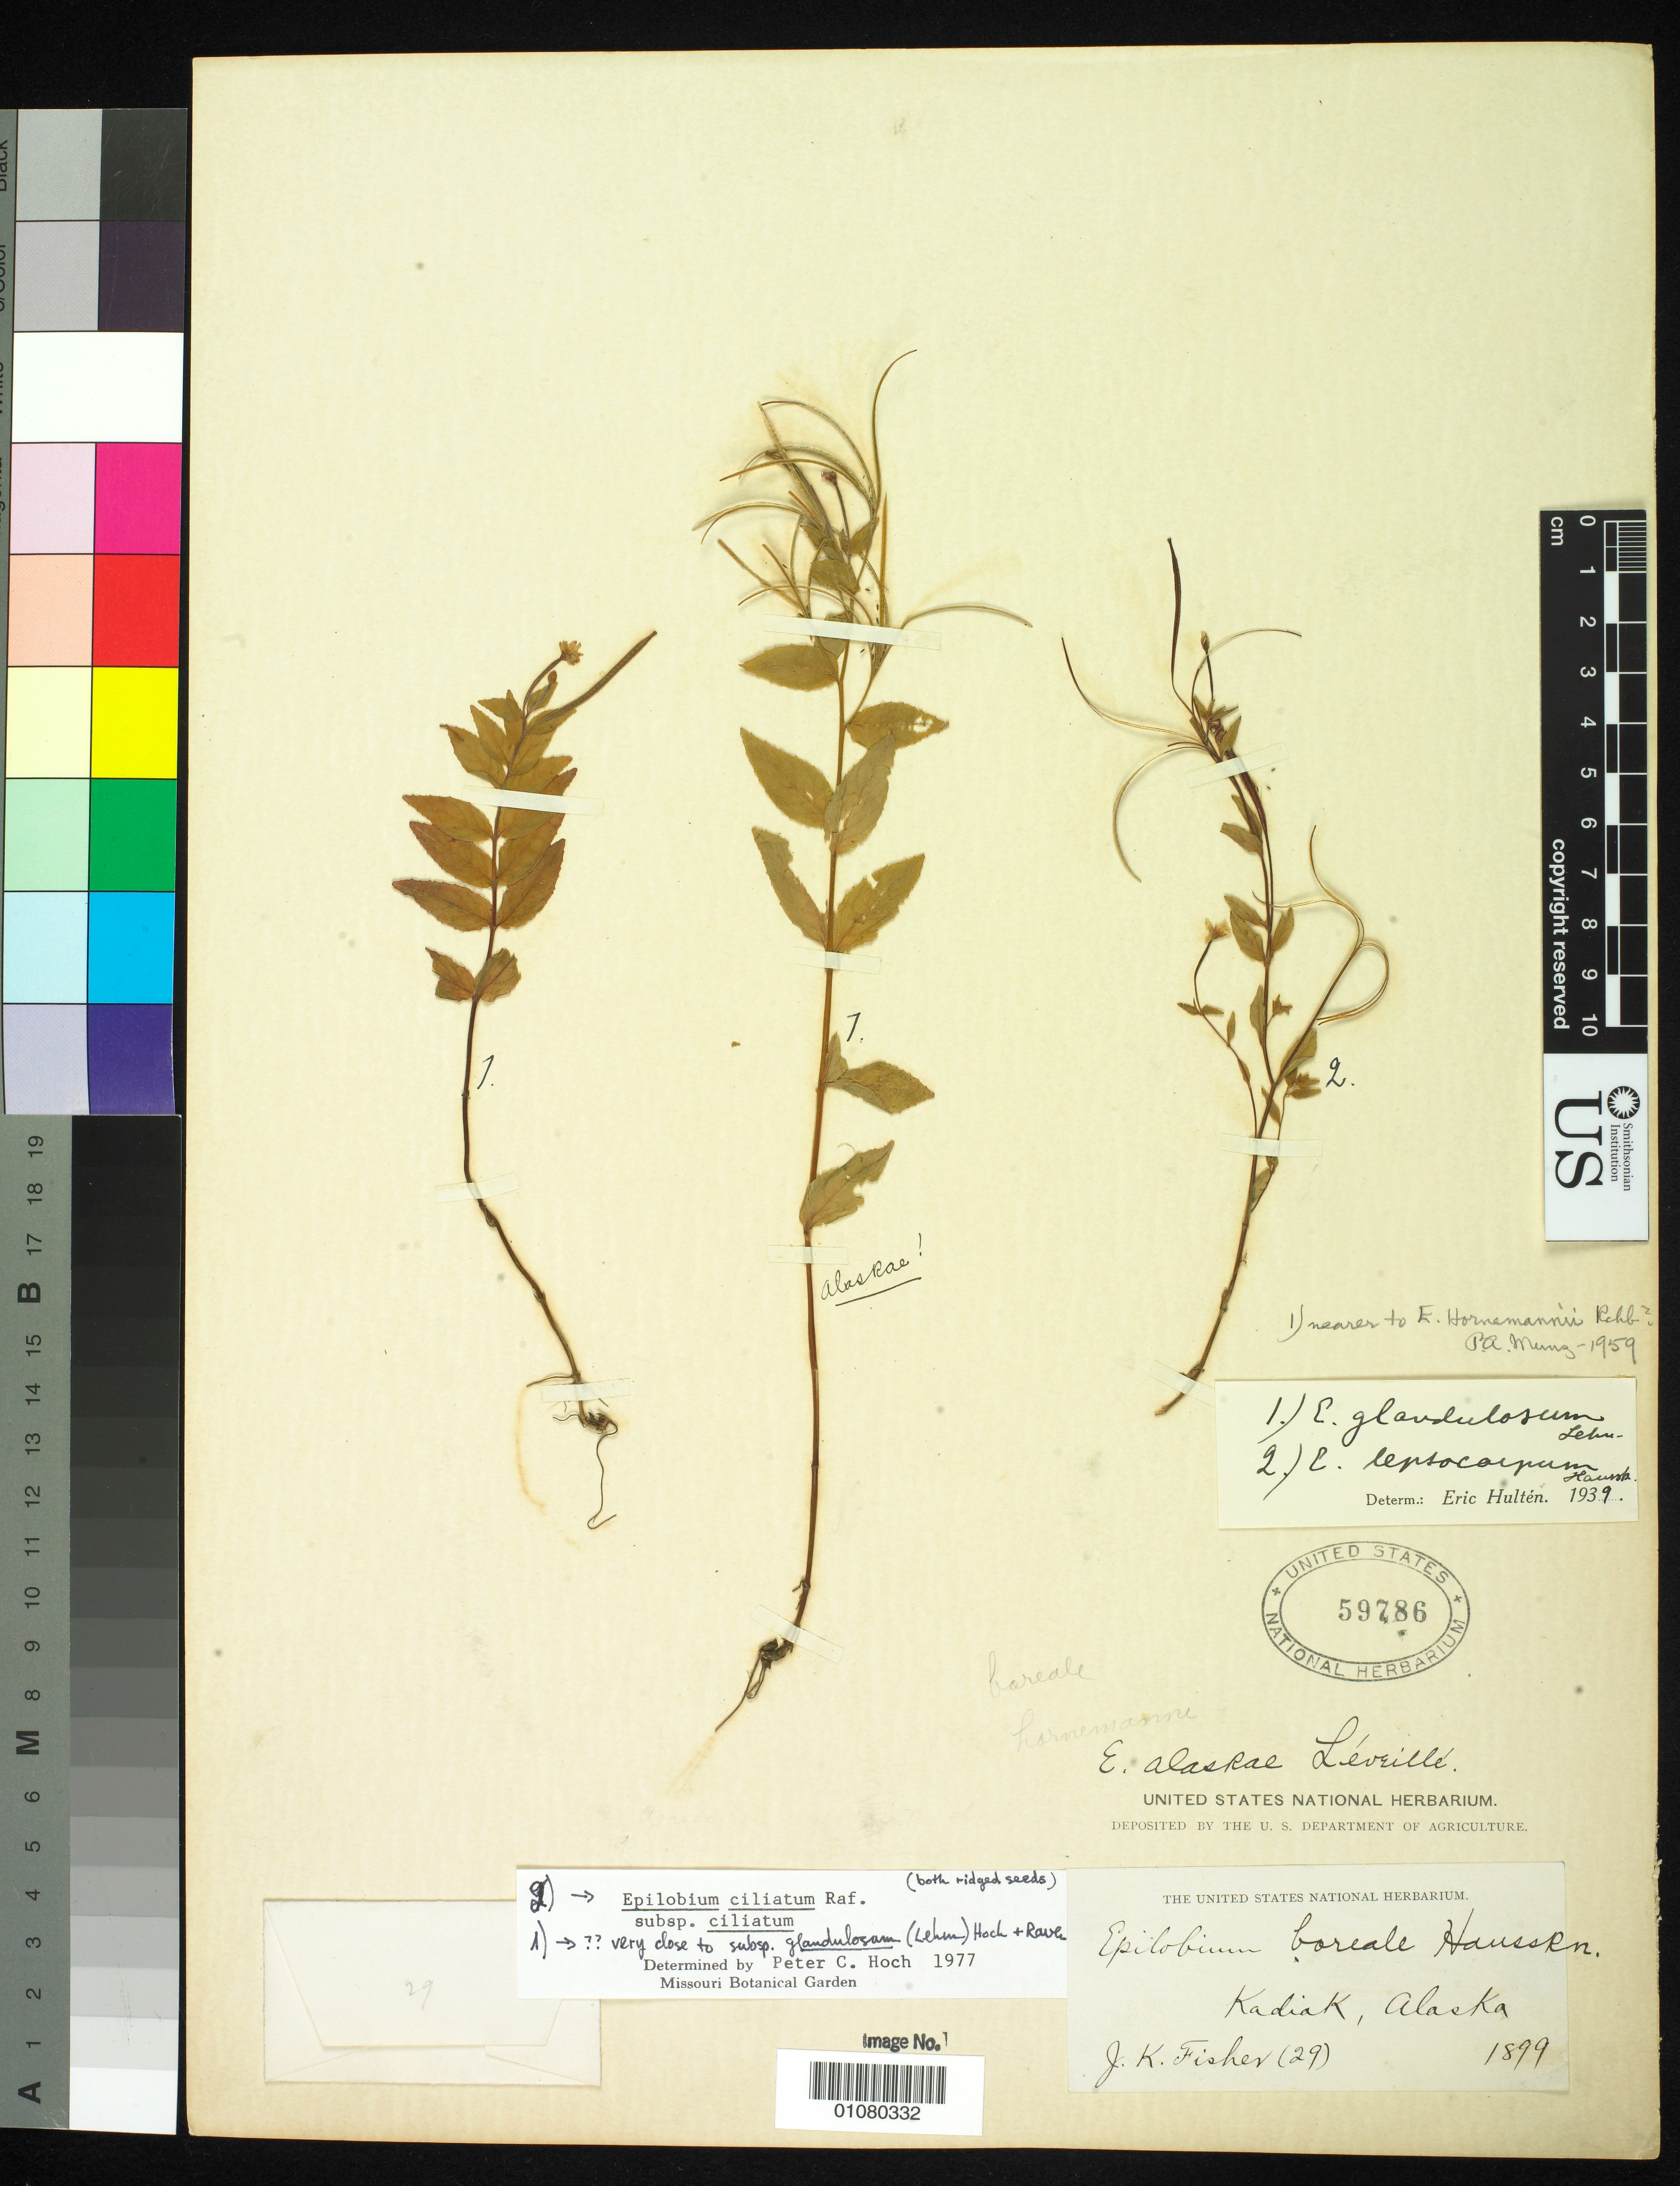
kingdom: Plantae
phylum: Tracheophyta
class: Magnoliopsida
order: Myrtales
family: Onagraceae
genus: Epilobium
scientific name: Epilobium ciliatum subsp. ciliatum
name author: Raf.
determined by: Hoch, P. C.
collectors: W. J. Fisher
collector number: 29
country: United States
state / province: Alaska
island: Kodiak I.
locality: Kodiak (Kadiak, Kadyak)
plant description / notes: My interpretation is that the field book notes were written by W.J. Fisher because it is his field book and the note in the front appears to be first person. However, the specimens were given to T.H. Kearney who, I believe, made the labels and mistakenly reported Fisher's initials as J.K. There is no record of any collector named J.K. Fisher. So the record should say Fisher, W.J. for collector.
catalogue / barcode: US 59786